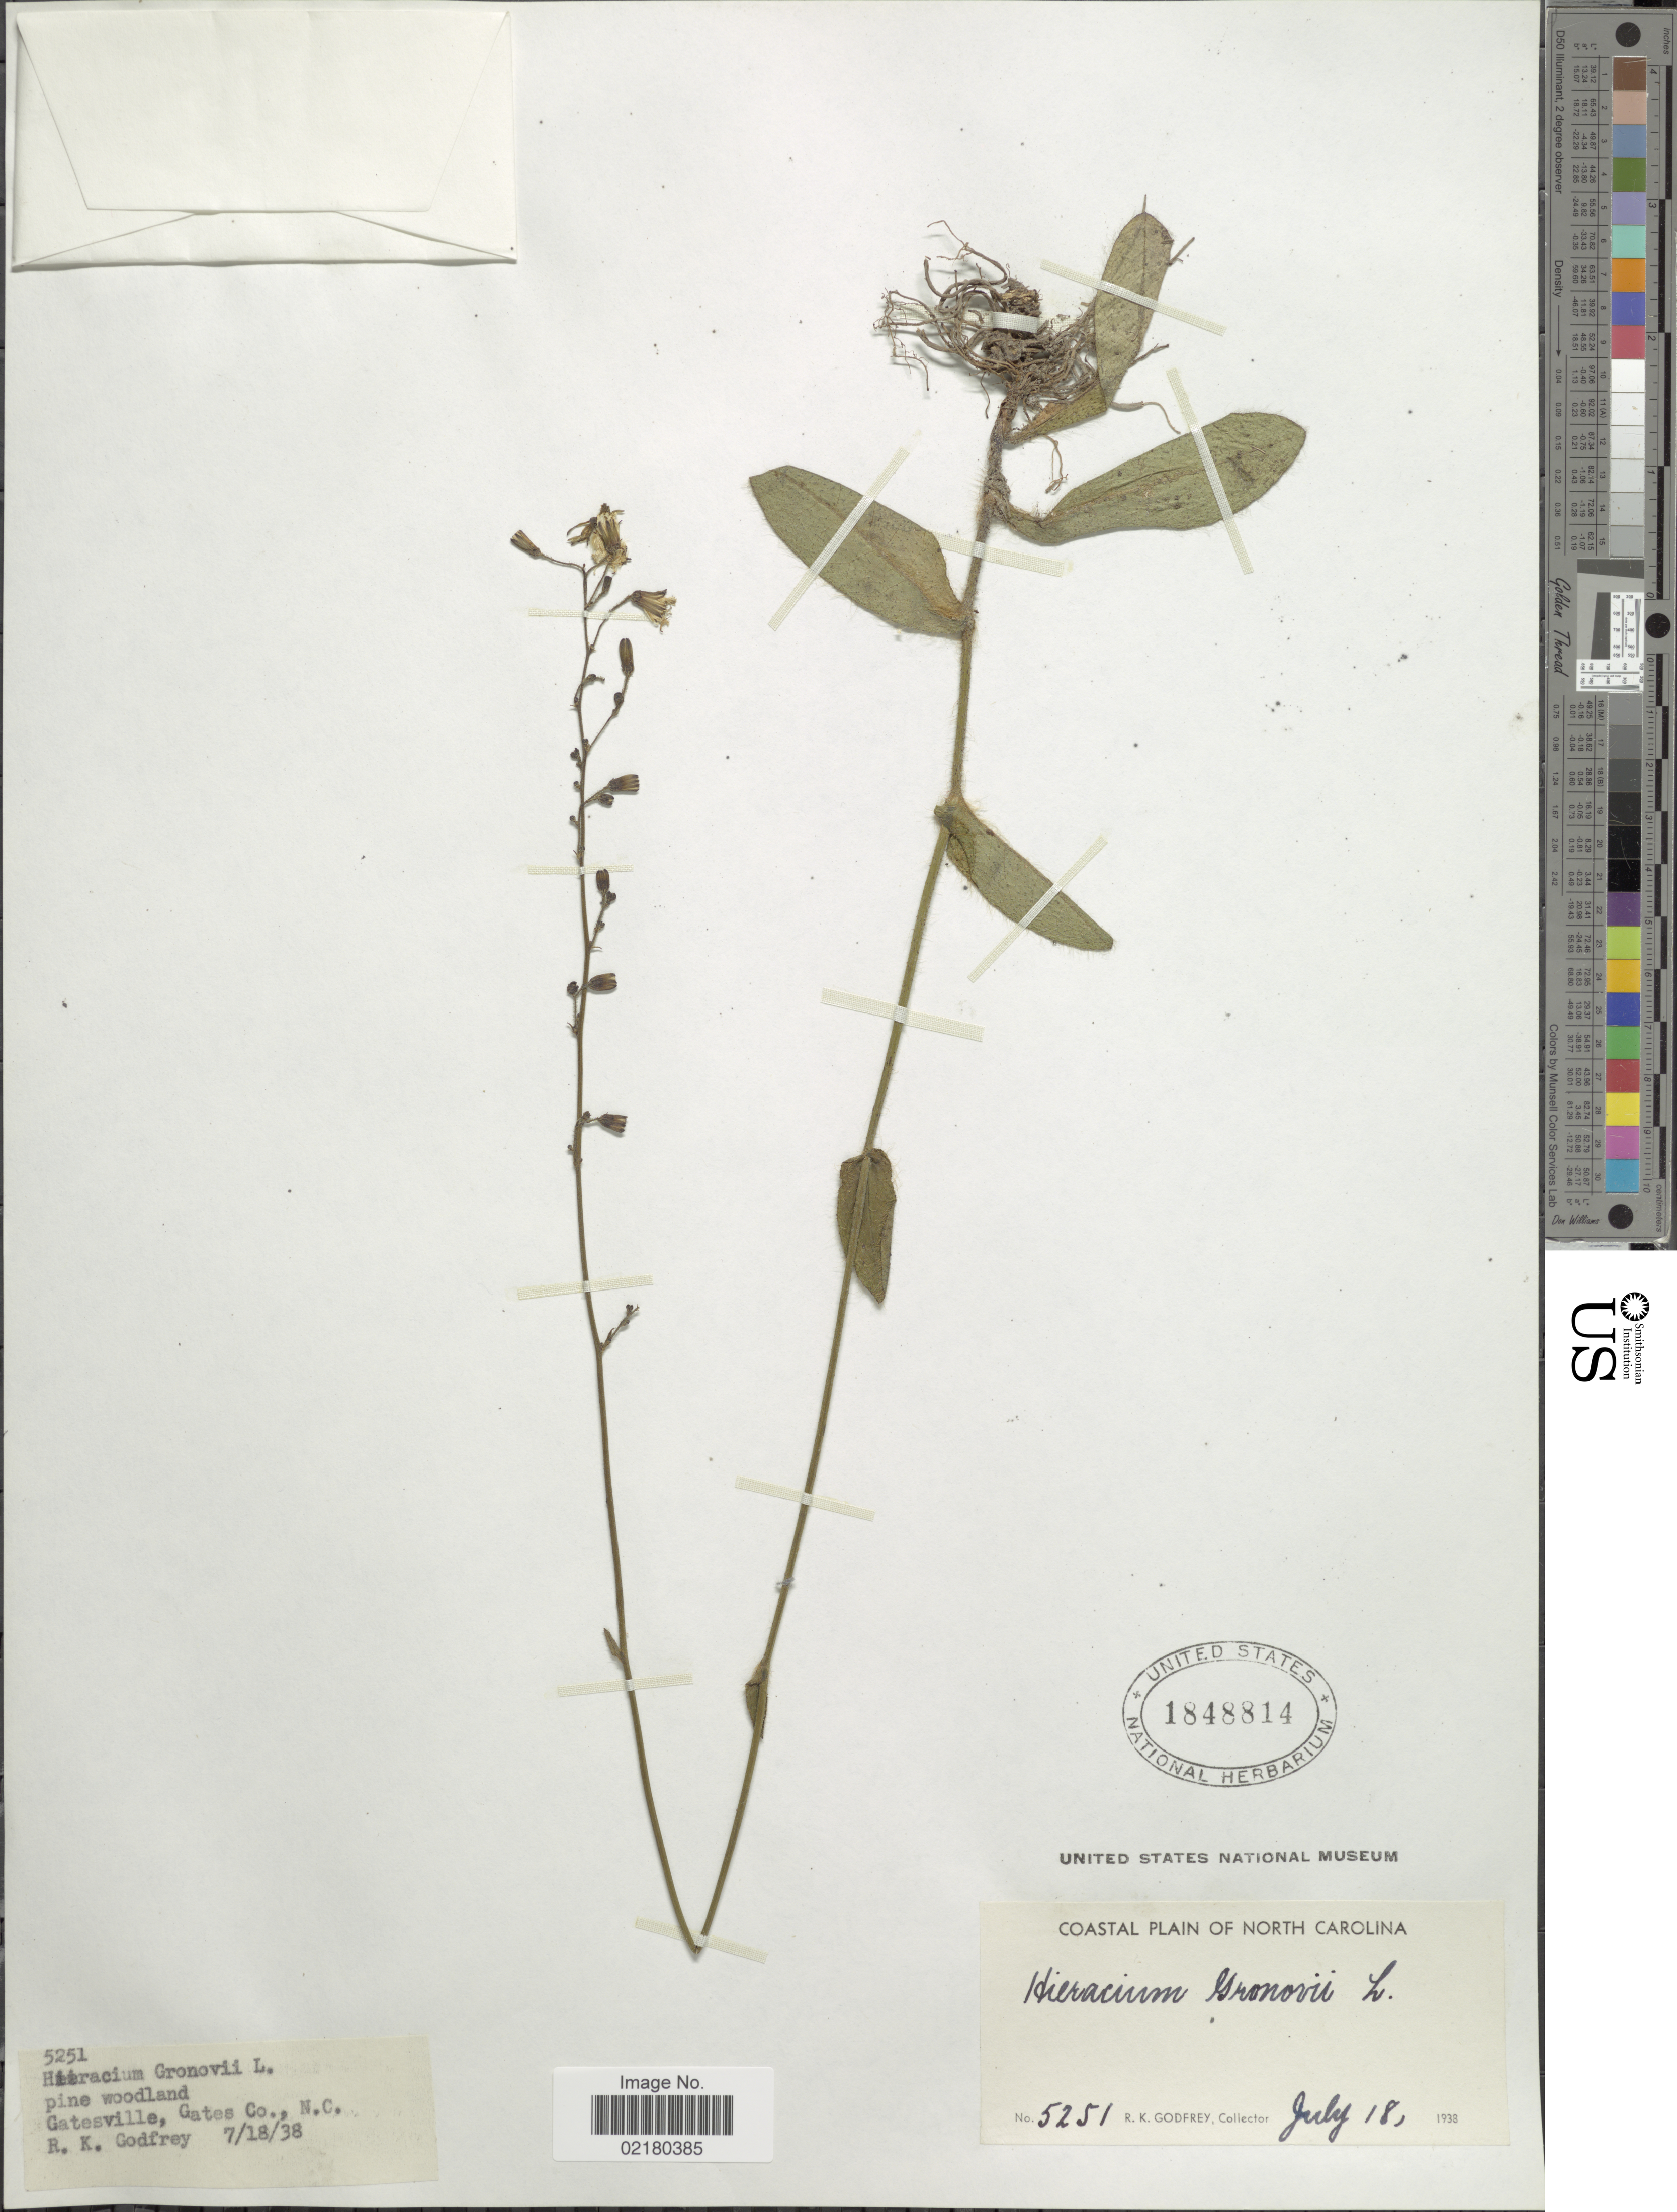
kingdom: Plantae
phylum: Tracheophyta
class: Magnoliopsida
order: Asterales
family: Asteraceae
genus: Hieracium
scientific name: Hieracium gronovii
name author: L.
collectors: R. K. Godfrey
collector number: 5251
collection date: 1938-07-18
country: United States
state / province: North Carolina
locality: Pine woodland, Gatesville, Gates Co.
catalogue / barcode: US 1848814